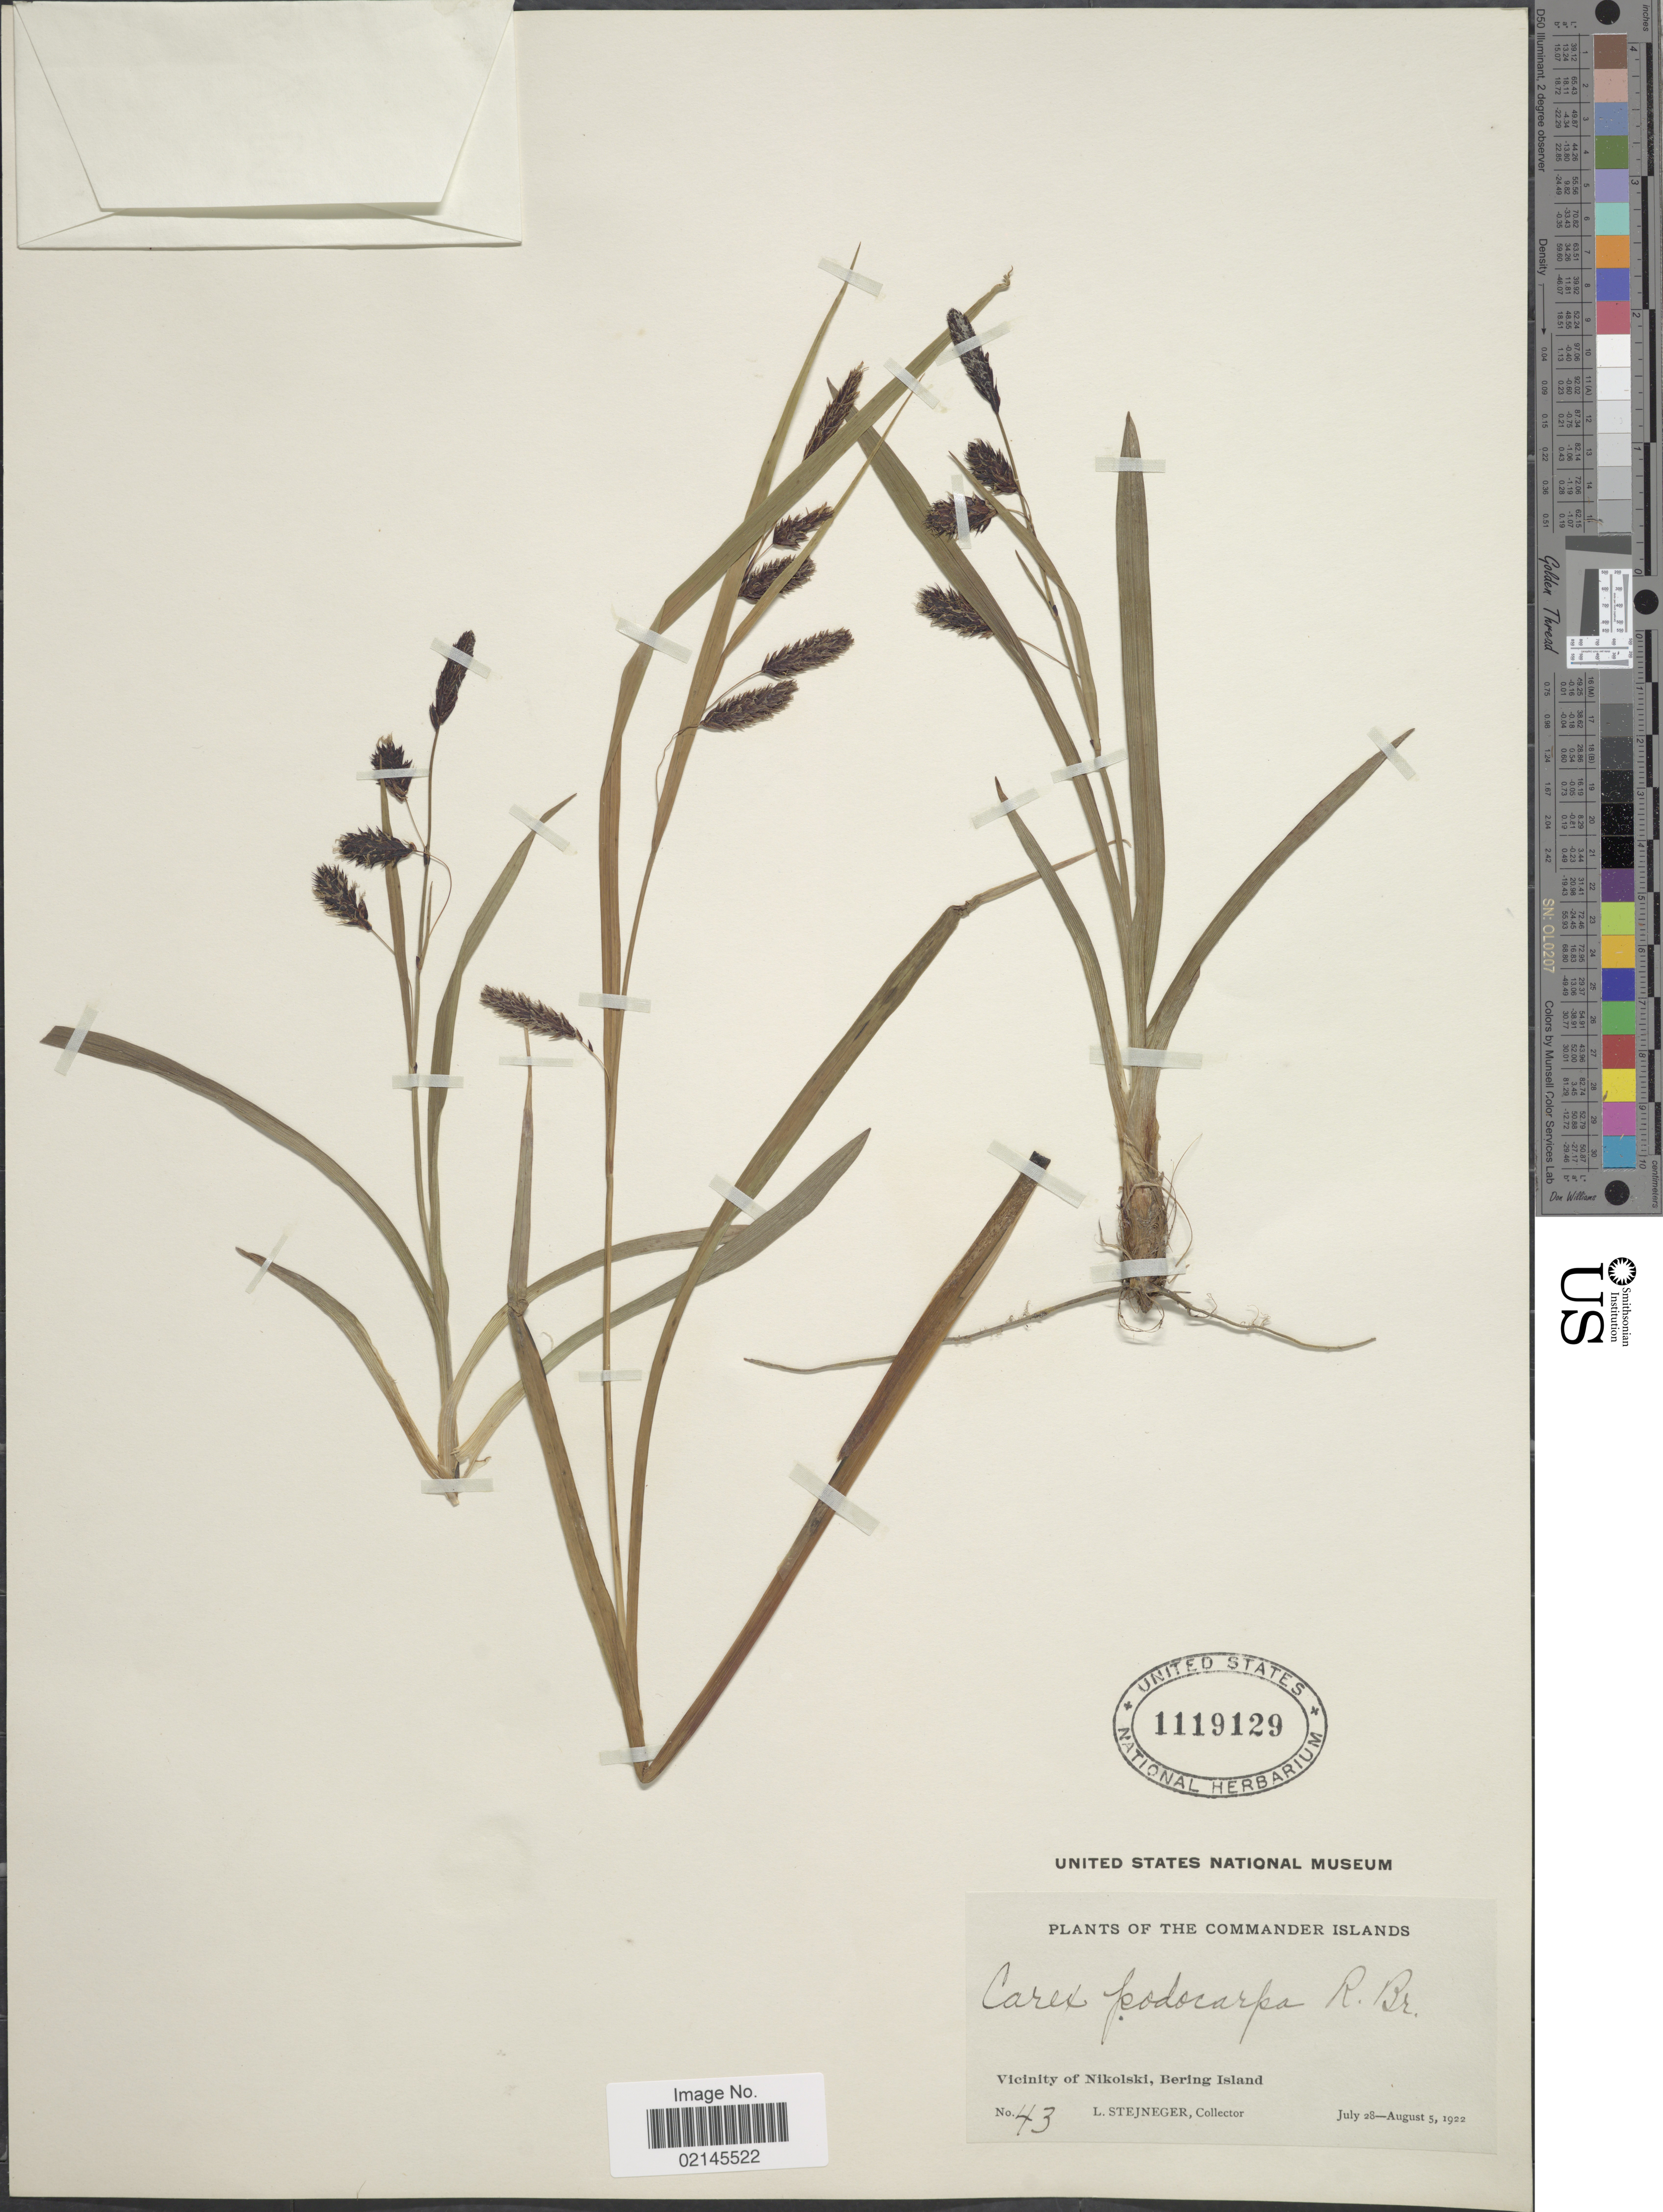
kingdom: Plantae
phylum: Tracheophyta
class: Liliopsida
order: Poales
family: Cyperaceae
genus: Carex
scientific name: Carex podocarpa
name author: R. Br.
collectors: L. Stejneger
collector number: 43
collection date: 1922-07-28/1922-08-05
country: Russian Federation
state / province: Kamchatka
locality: Commander Islands, Vicinity of Nikolsky, Bering Island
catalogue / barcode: US 1119129